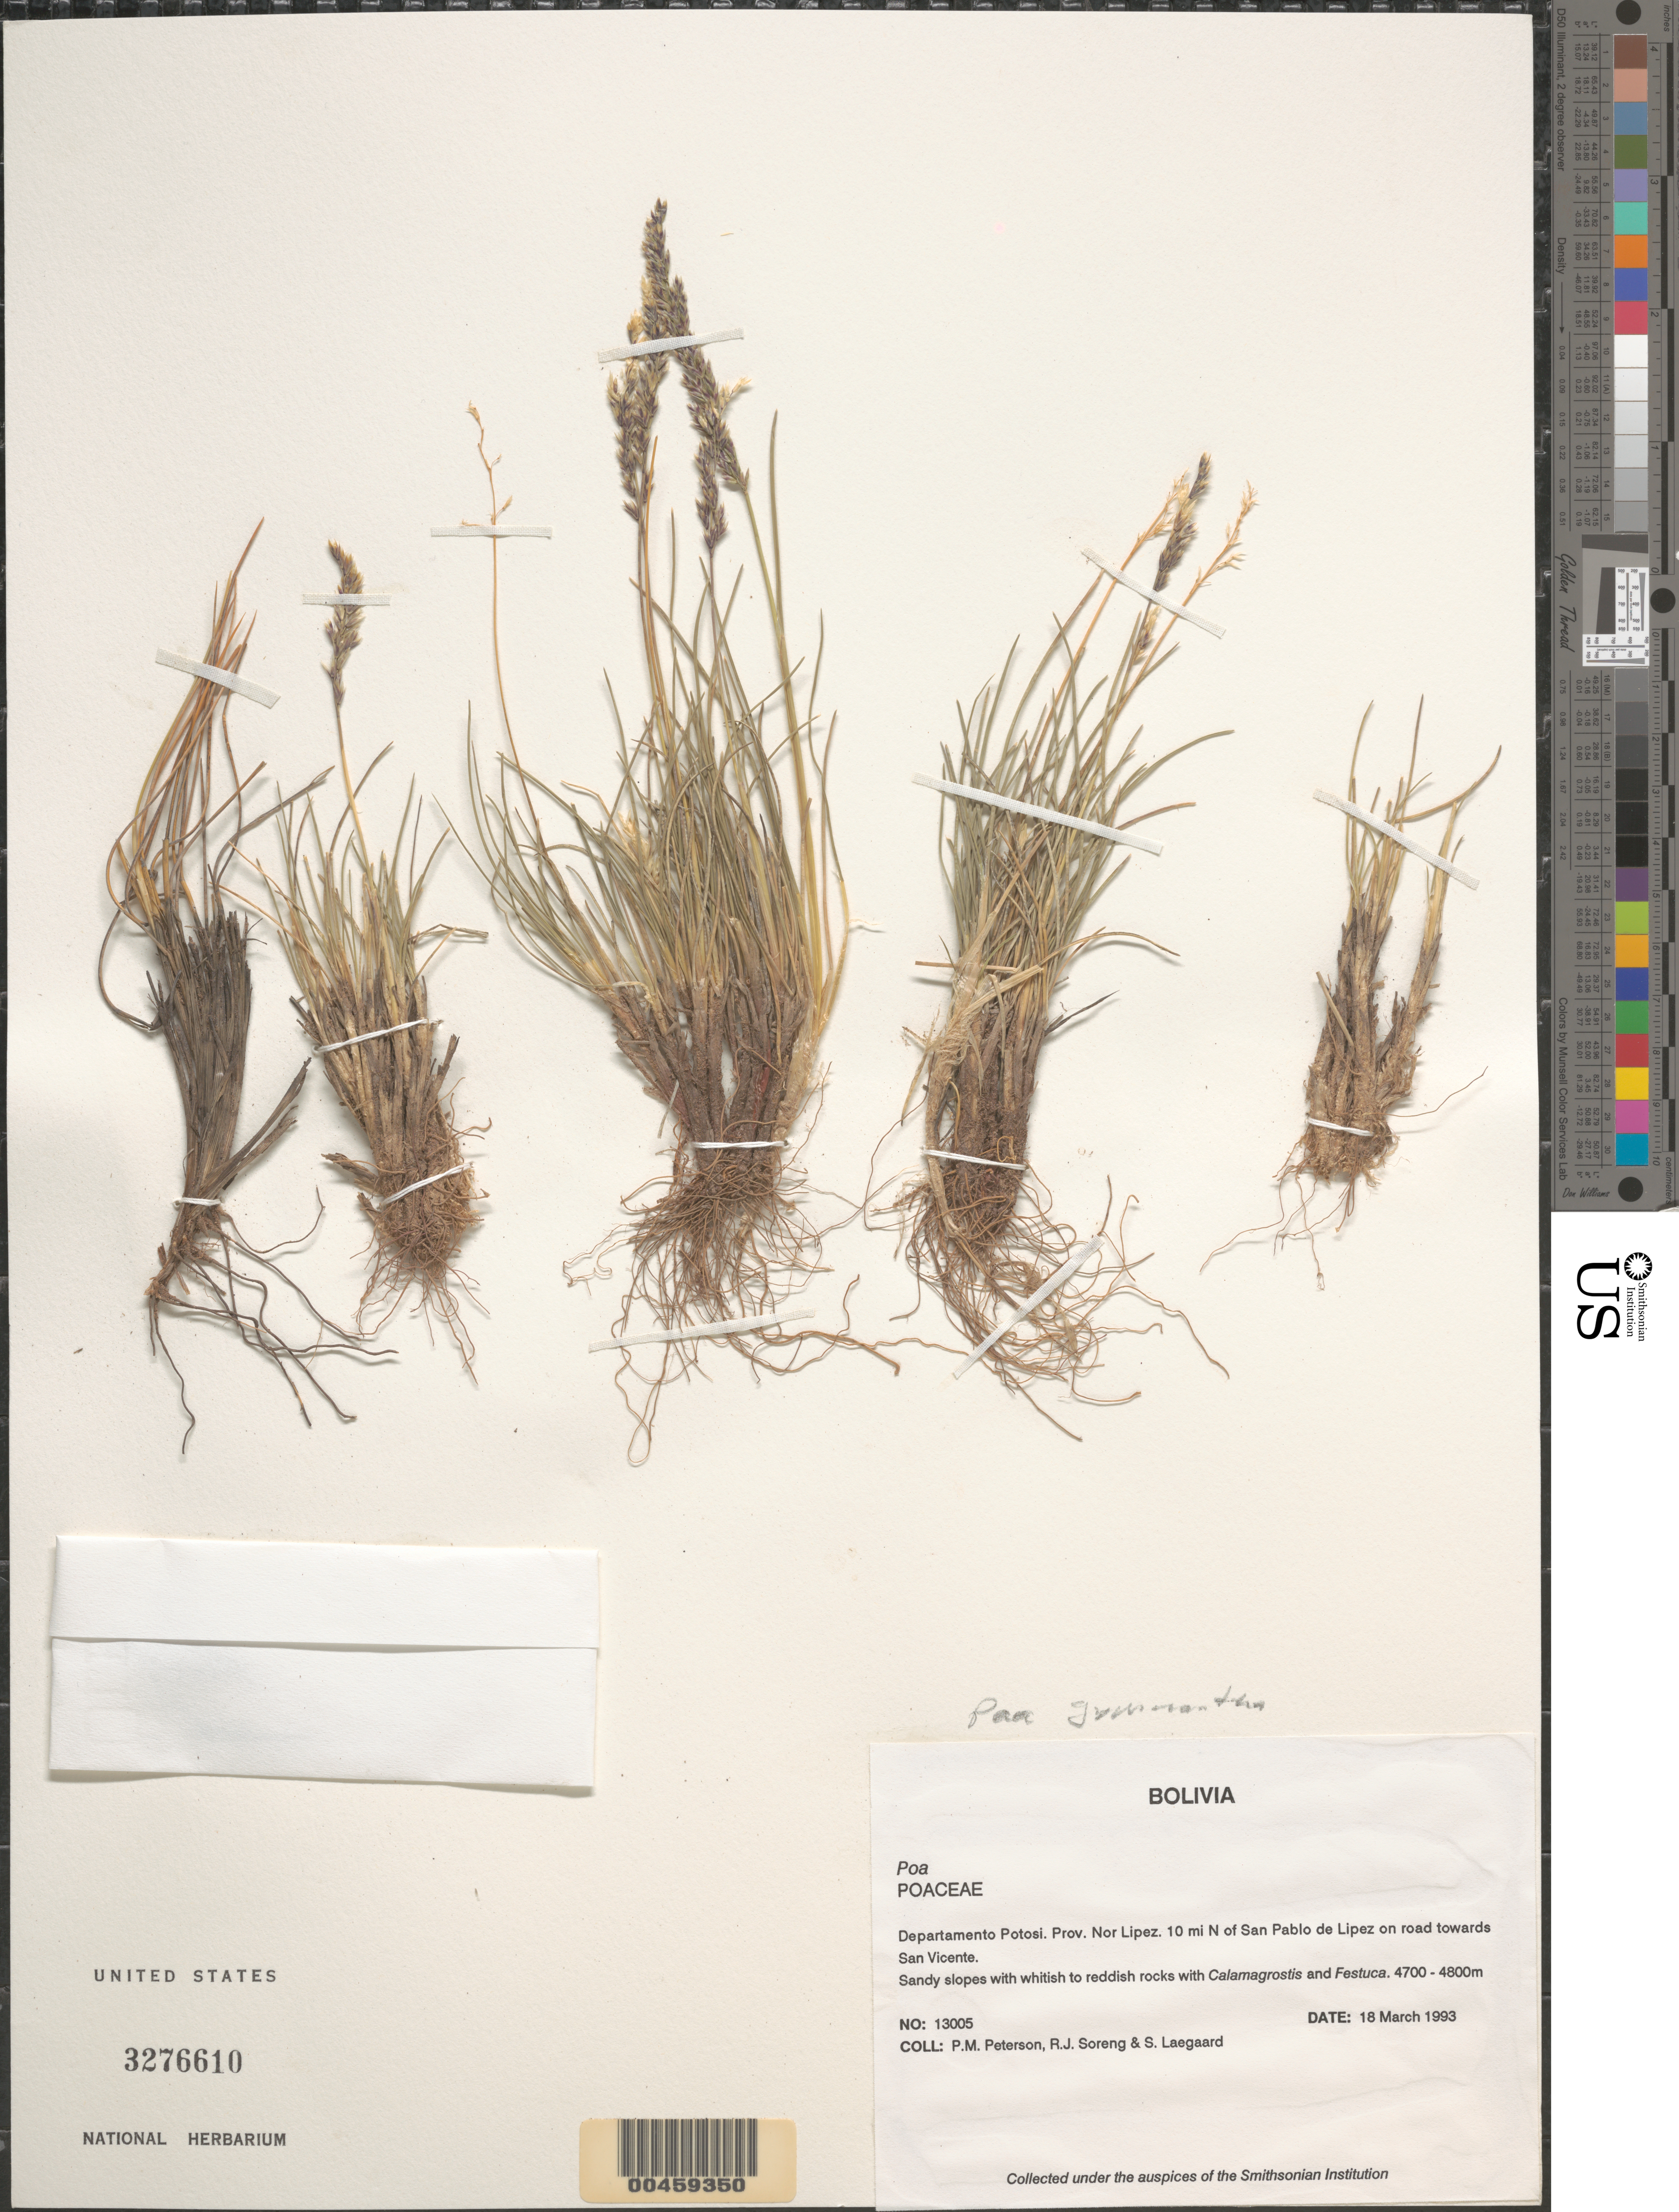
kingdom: Plantae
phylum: Tracheophyta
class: Liliopsida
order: Poales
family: Poaceae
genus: Poa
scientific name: Poa gymnantha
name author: Pilg.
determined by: Soreng, Robert J., Research Associate (BOT), Smithsonian Institution - National Museum of Natural History (UNITED STATES)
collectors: P. M. Peterson, R. J. Soreng & S. Lægaard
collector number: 13005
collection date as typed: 18 Mar 1993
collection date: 1993-03-18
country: Bolivia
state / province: Potosí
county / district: Nor Lípez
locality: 10 mi N of San Pablo de Lipez on road towards San Vicente.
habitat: Sandy slopes with whitish to reddish rocks with Calamagrostis and Festuca.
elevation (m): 4700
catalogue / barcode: US 3276610